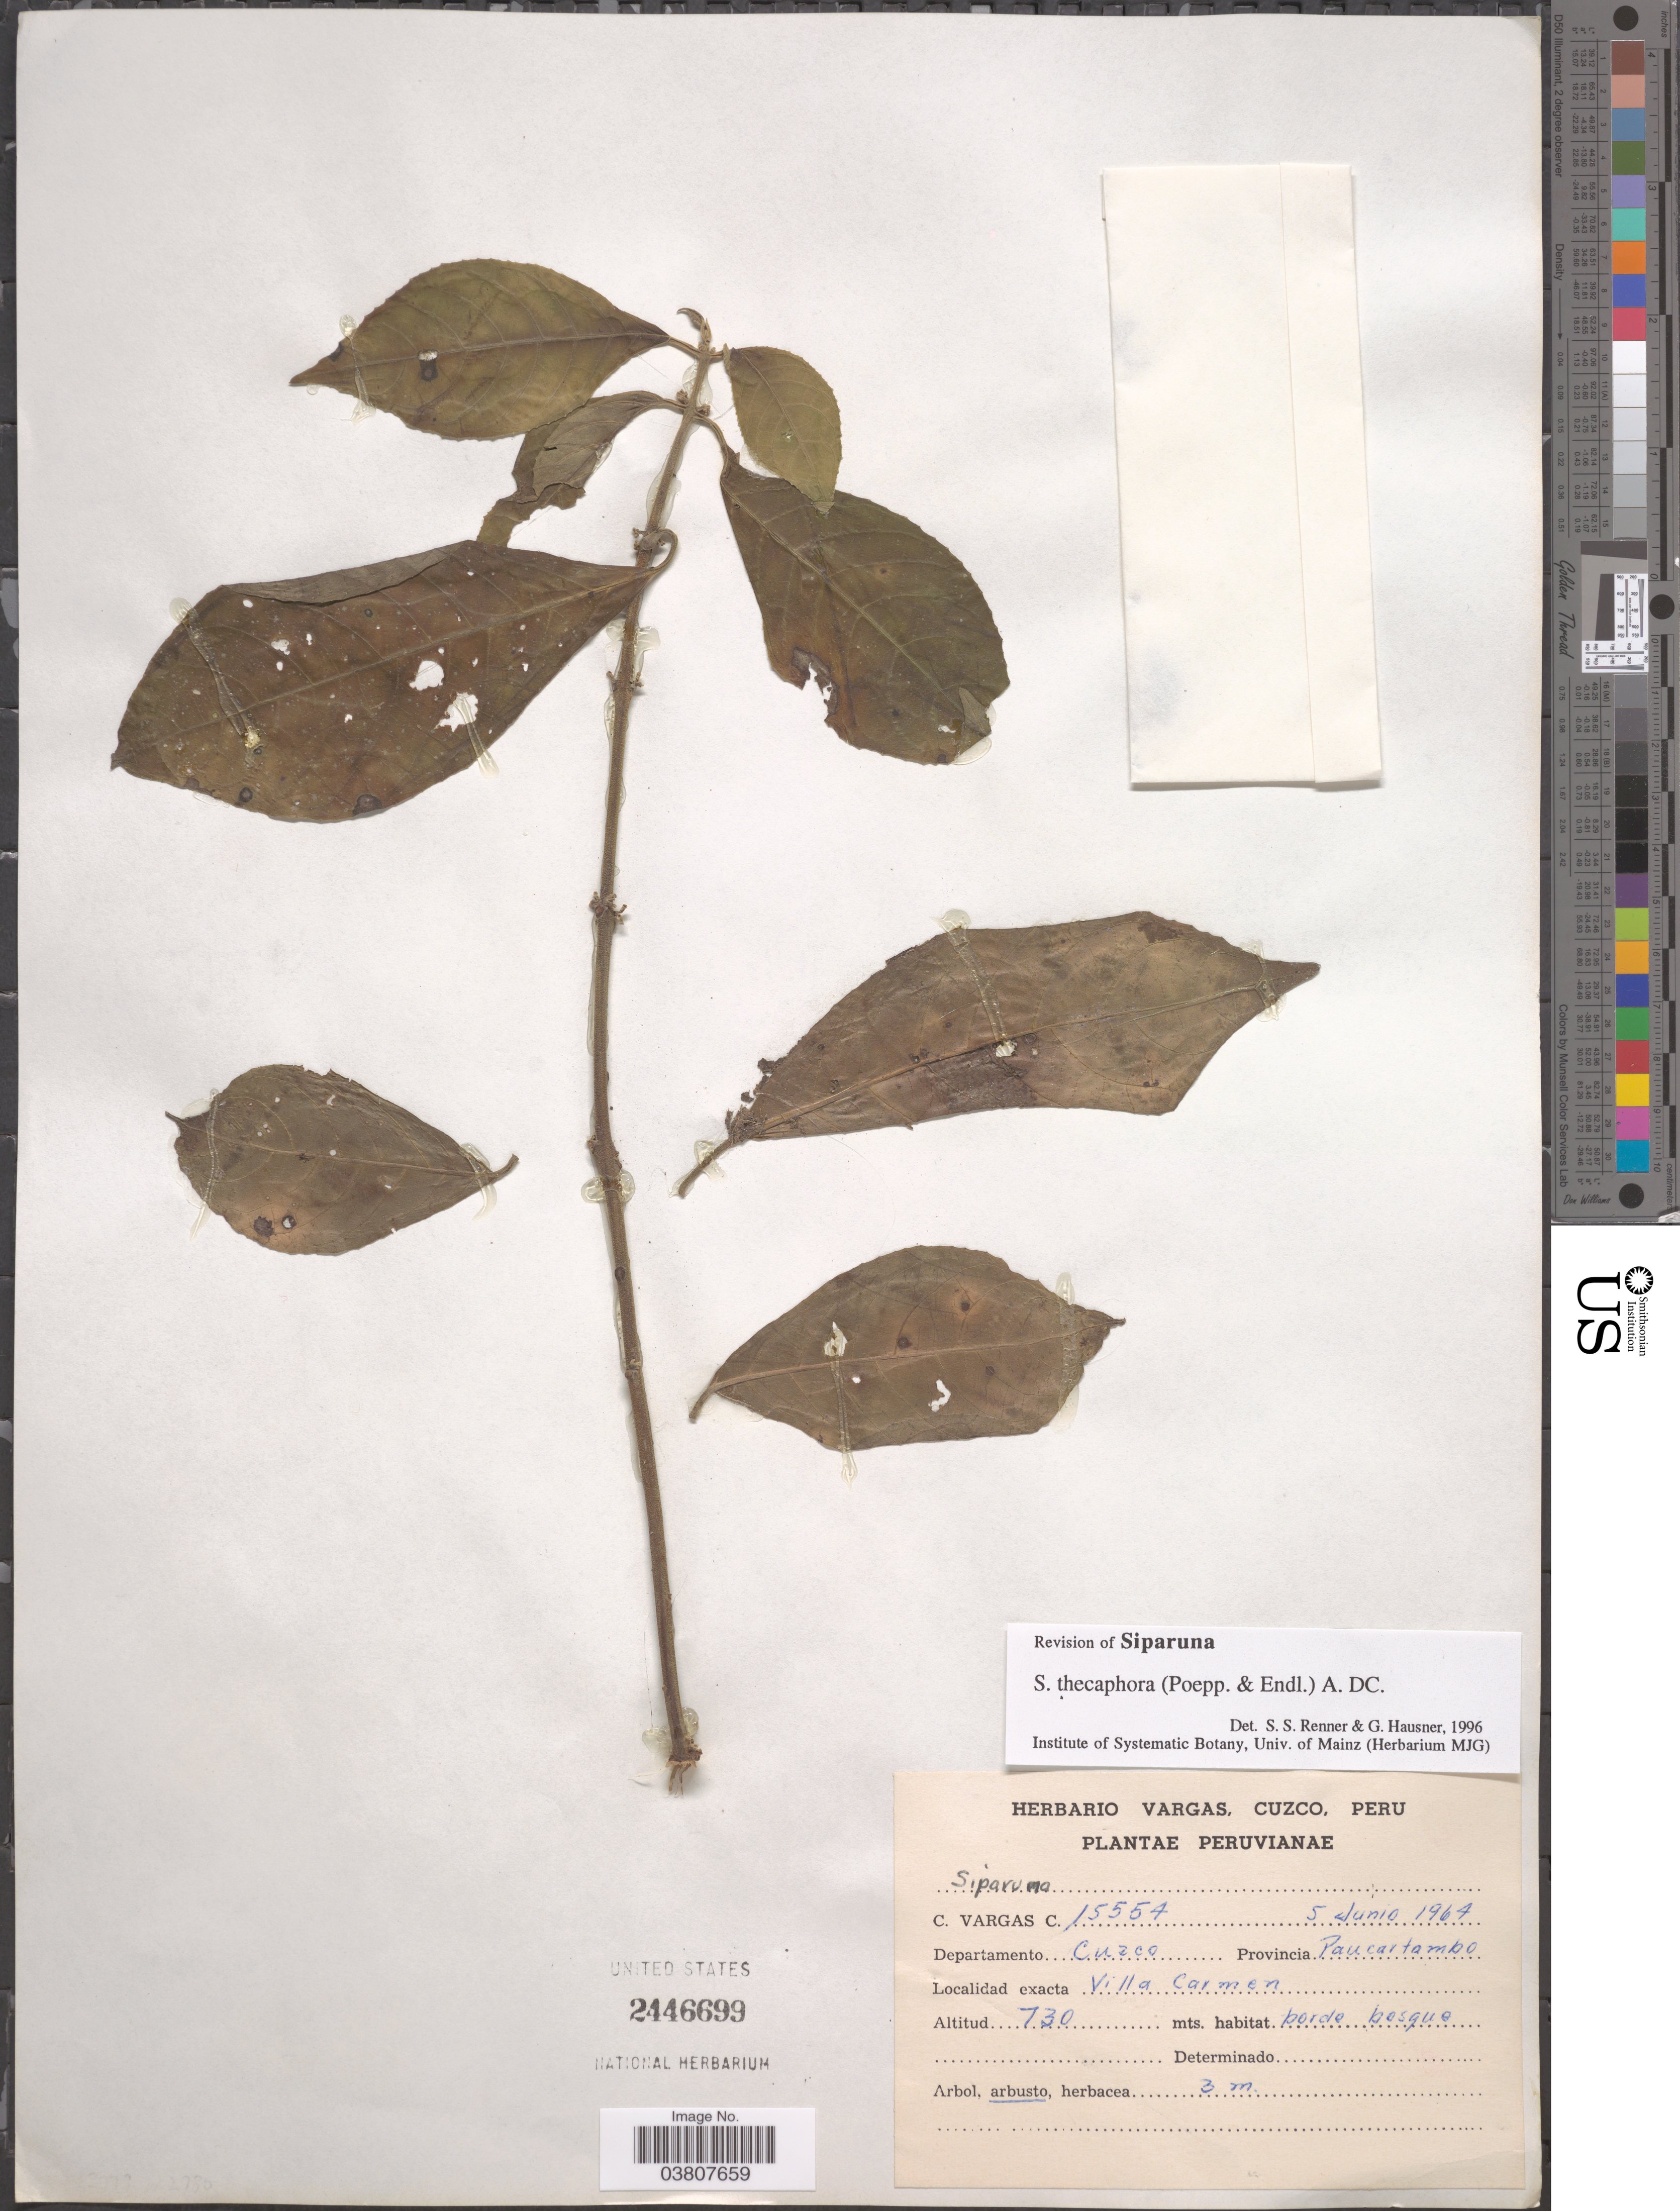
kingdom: Plantae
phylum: Tracheophyta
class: Magnoliopsida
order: Laurales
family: Siparunaceae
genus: Siparuna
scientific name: Siparuna thecaphora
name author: (Poepp. & Endl.) A. DC.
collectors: C. Vargas Calderón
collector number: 15554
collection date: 1964-06-05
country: Peru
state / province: Cusco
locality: Departamento Cuzco. Provincia Paucartambo. Villa Carmen. Bordo bosque.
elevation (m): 730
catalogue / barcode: US 2446699